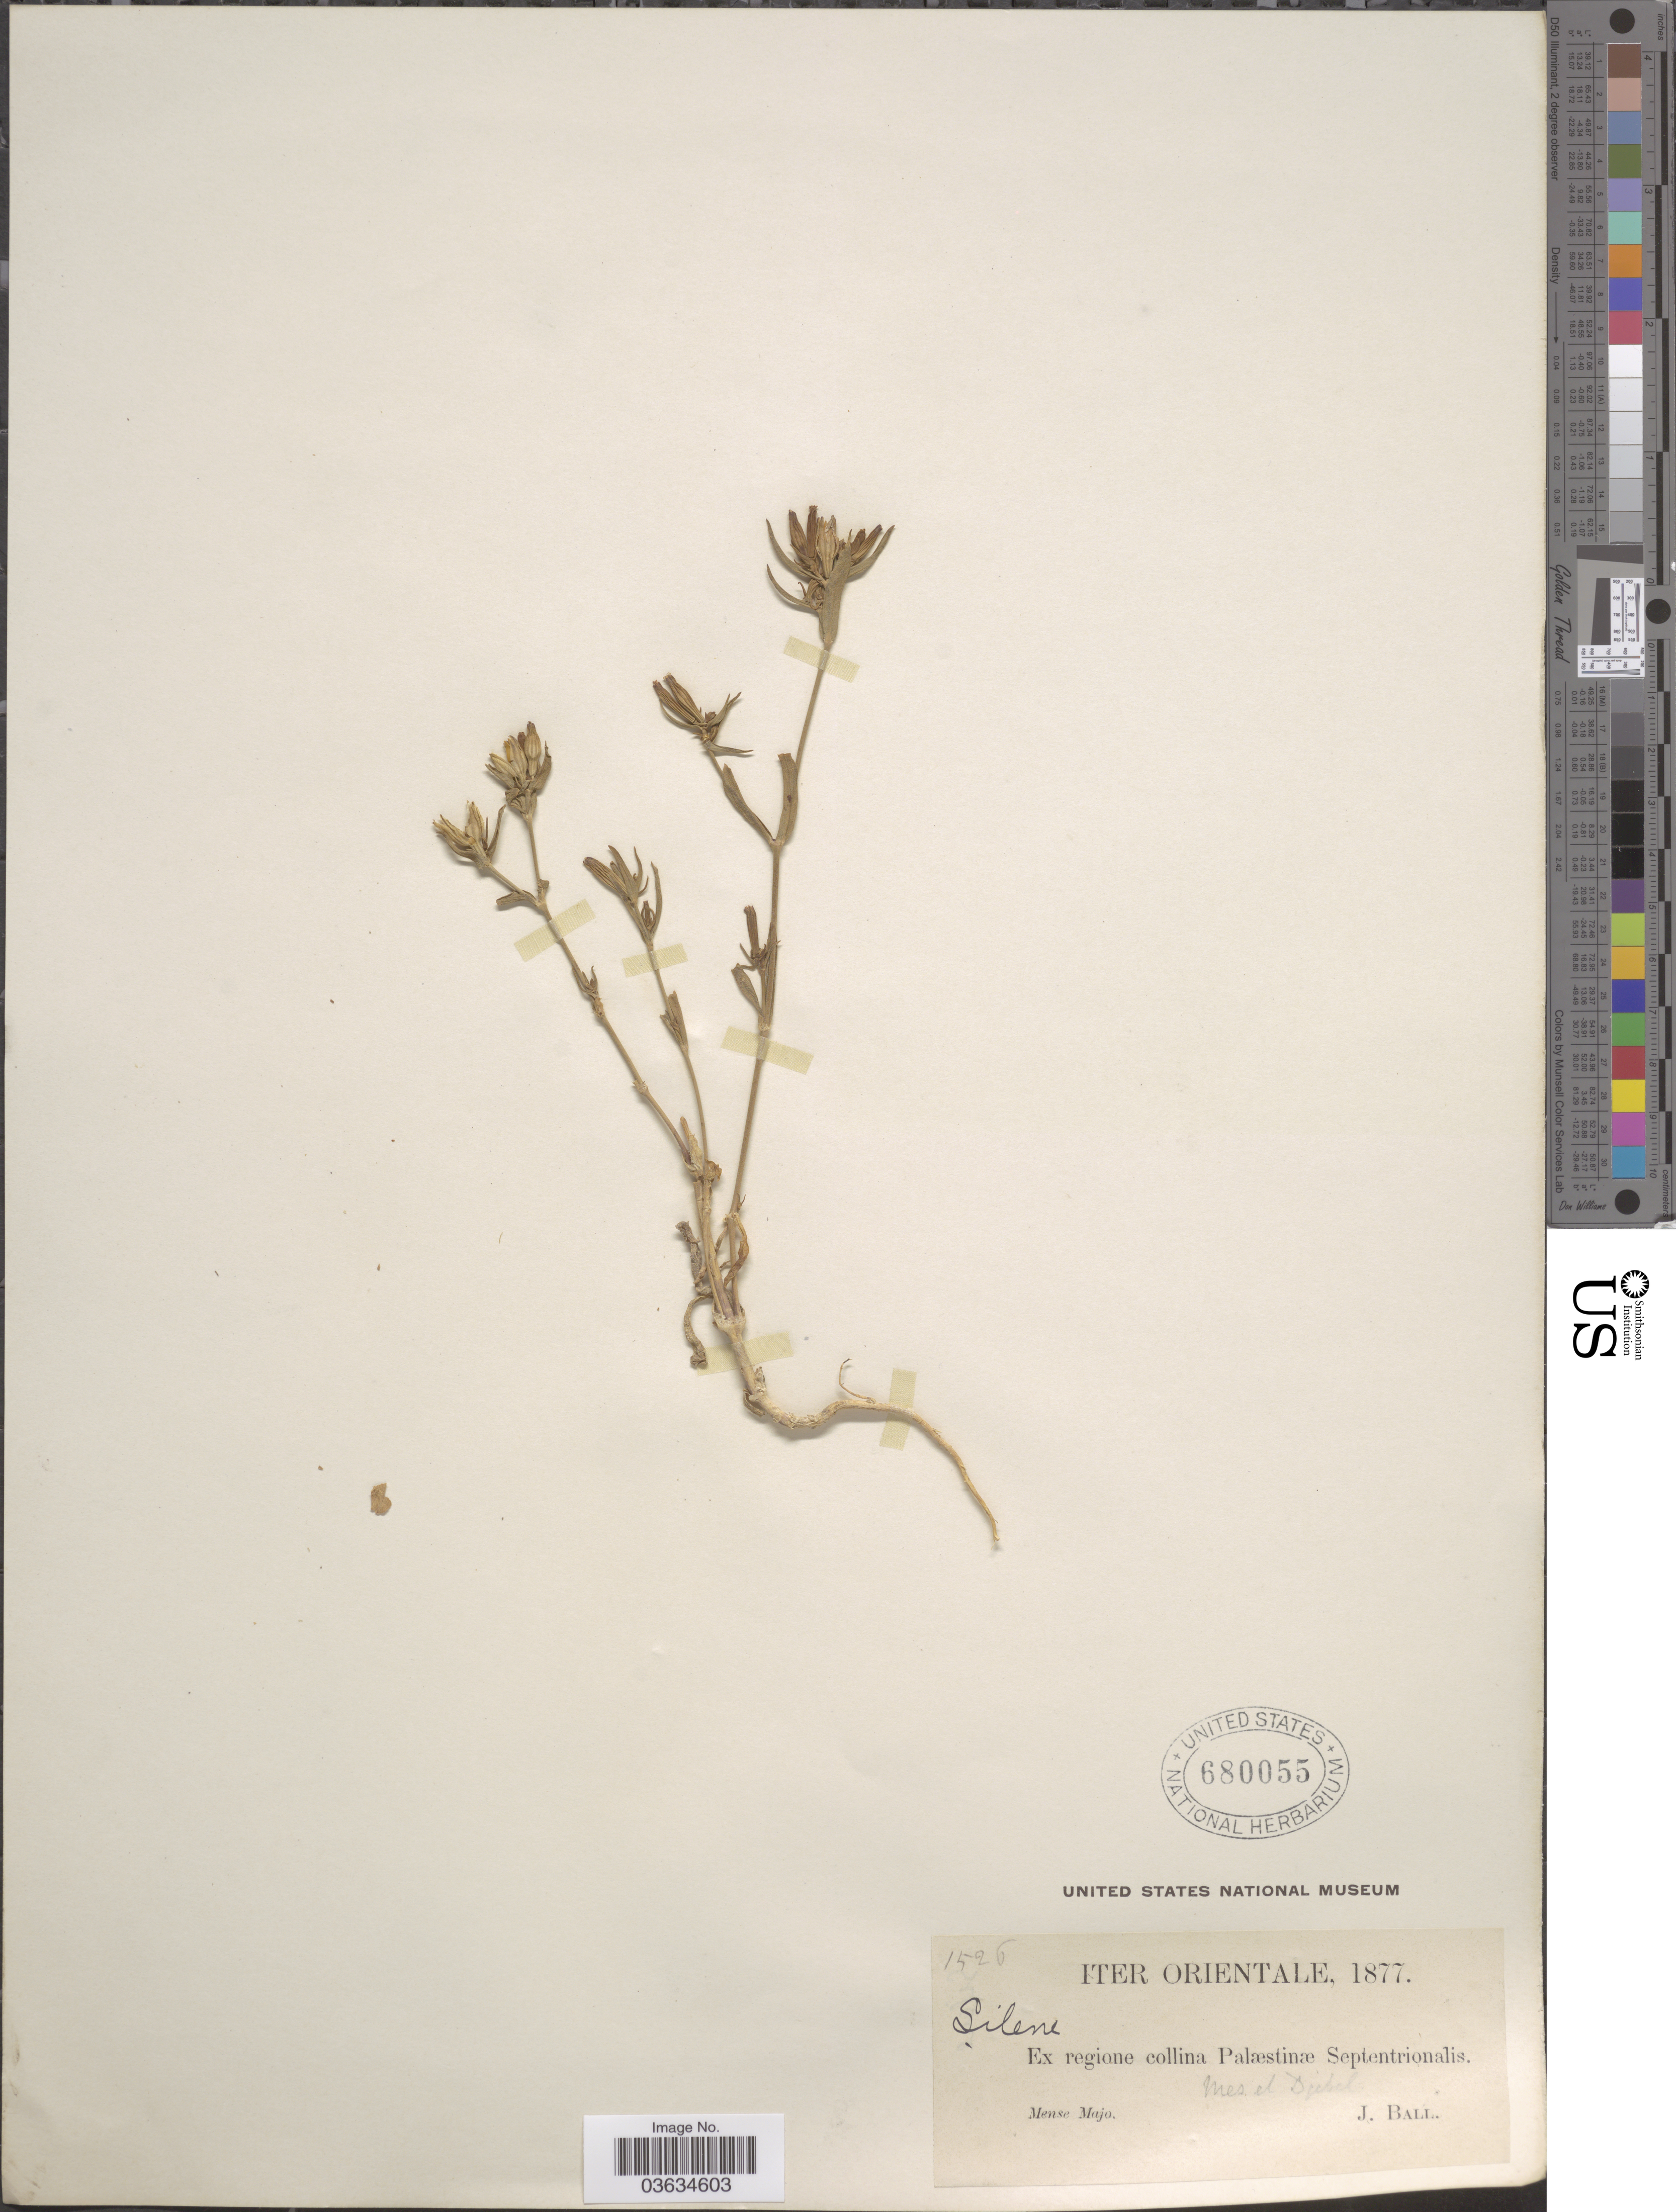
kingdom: Plantae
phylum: Tracheophyta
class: Magnoliopsida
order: Caryophyllales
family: Caryophyllaceae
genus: Silene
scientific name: Silene sp.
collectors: J. Ball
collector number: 1526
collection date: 1877-05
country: Israel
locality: Iter Orientale. Ex regione collina Palæstinæ Septentrionalis. Mes el Djebel.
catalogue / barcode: US 680055